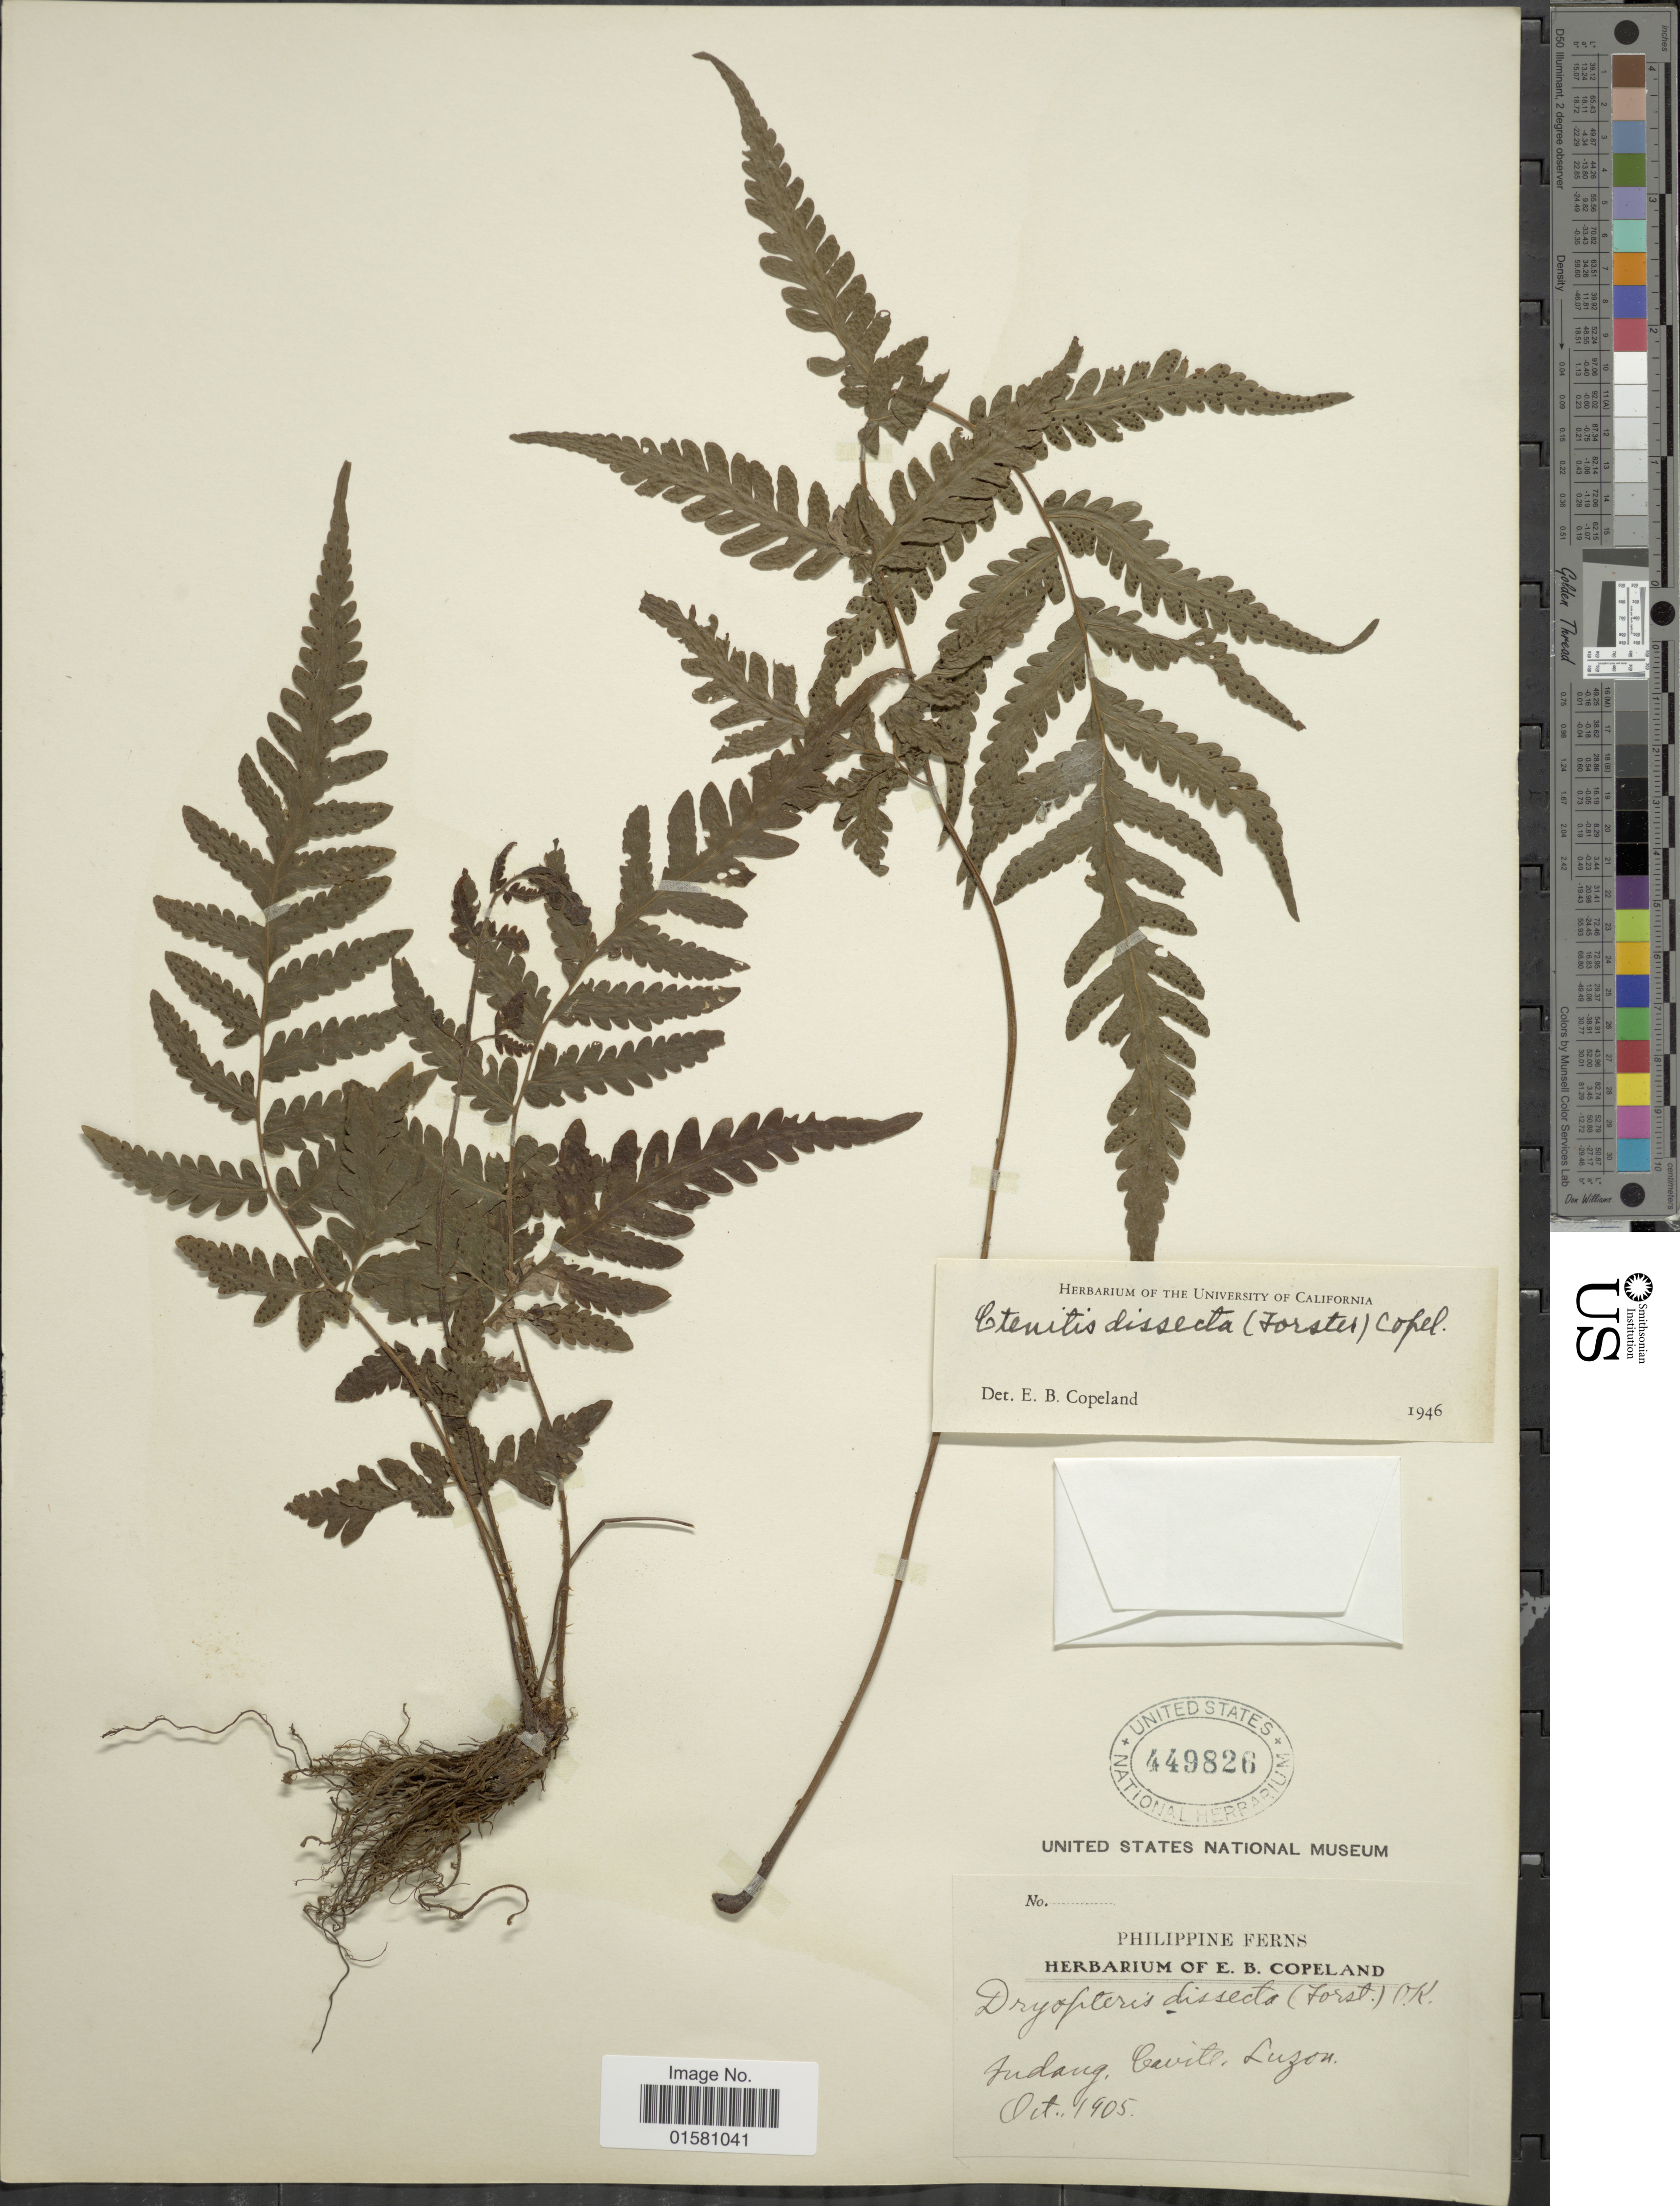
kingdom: Plantae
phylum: Tracheophyta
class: Polypodiopsida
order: Polypodiales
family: Tectariaceae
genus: Tectaria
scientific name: Tectaria dissecta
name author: (G. Forst.) Lellinger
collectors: E. B. Copeland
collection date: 1905-10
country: Philippines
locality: Indang, Caville, Luzon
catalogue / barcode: US 449826